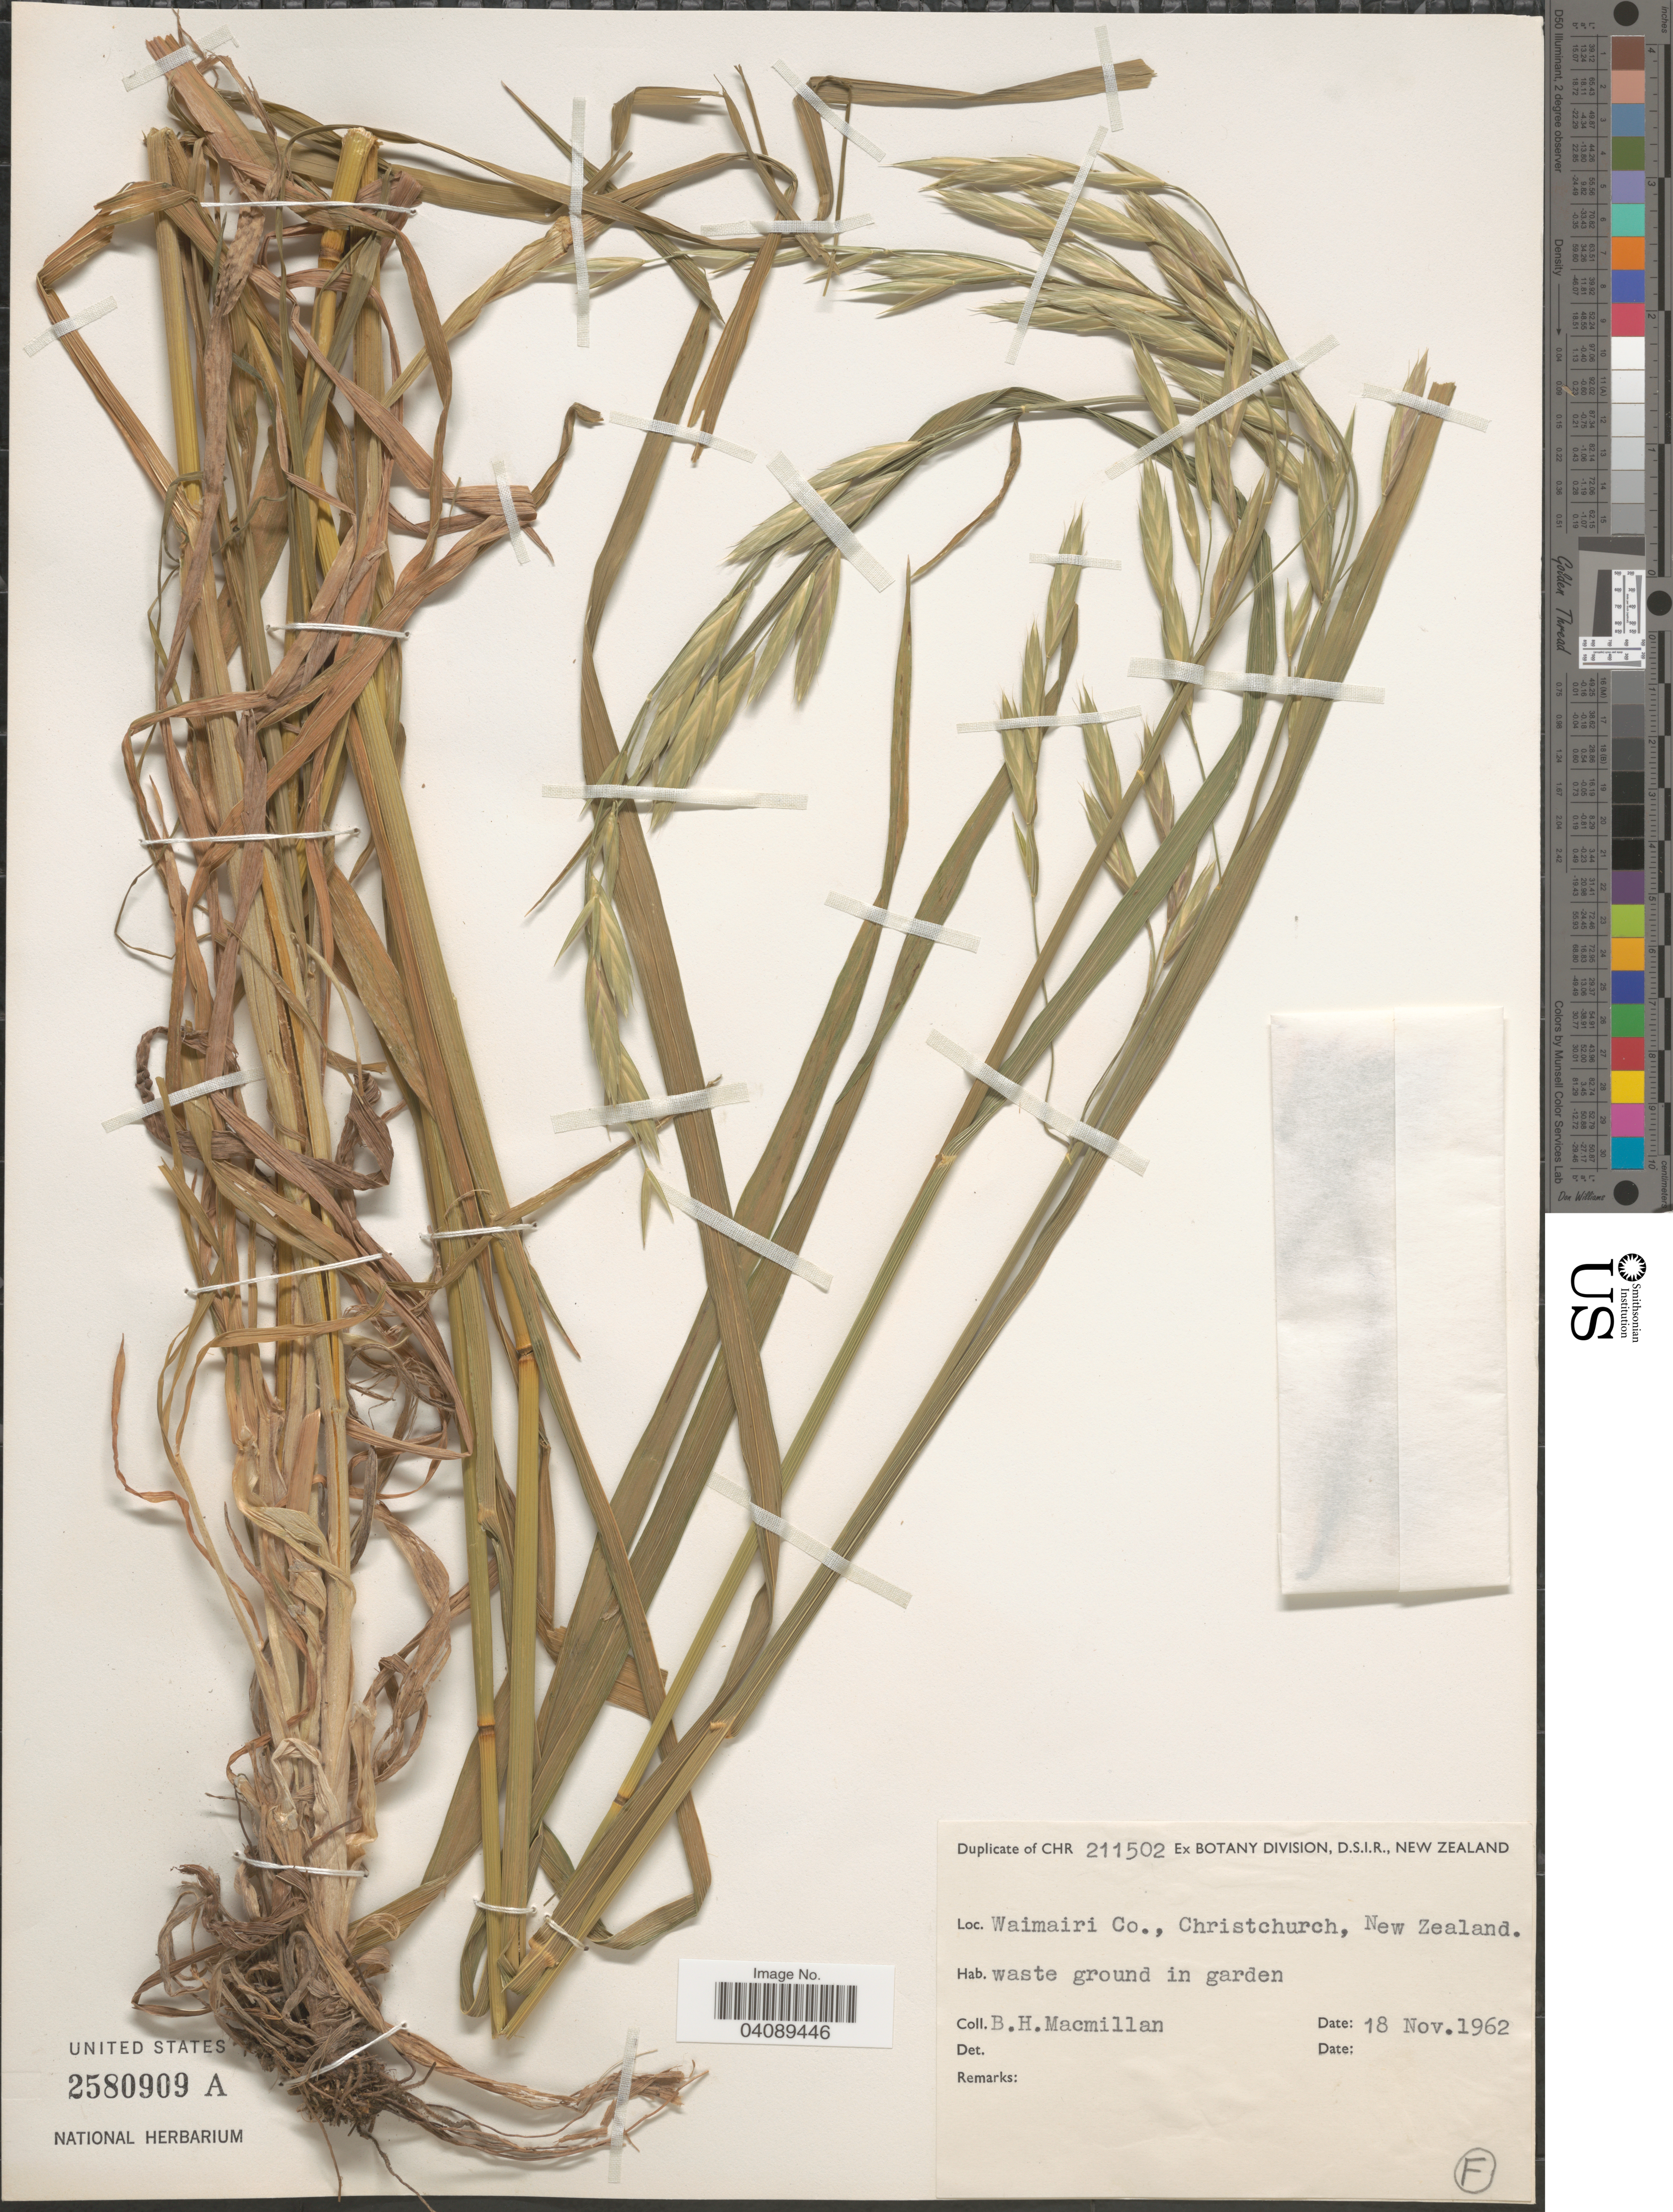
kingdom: Plantae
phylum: Tracheophyta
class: Liliopsida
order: Poales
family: Poaceae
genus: Bromus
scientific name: Bromus sp.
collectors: B. Macmillan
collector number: CHR211502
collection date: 1962-11-18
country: New Zealand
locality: Waimairi Co., Christchurch. Waste ground in garden.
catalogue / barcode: US 2580909A